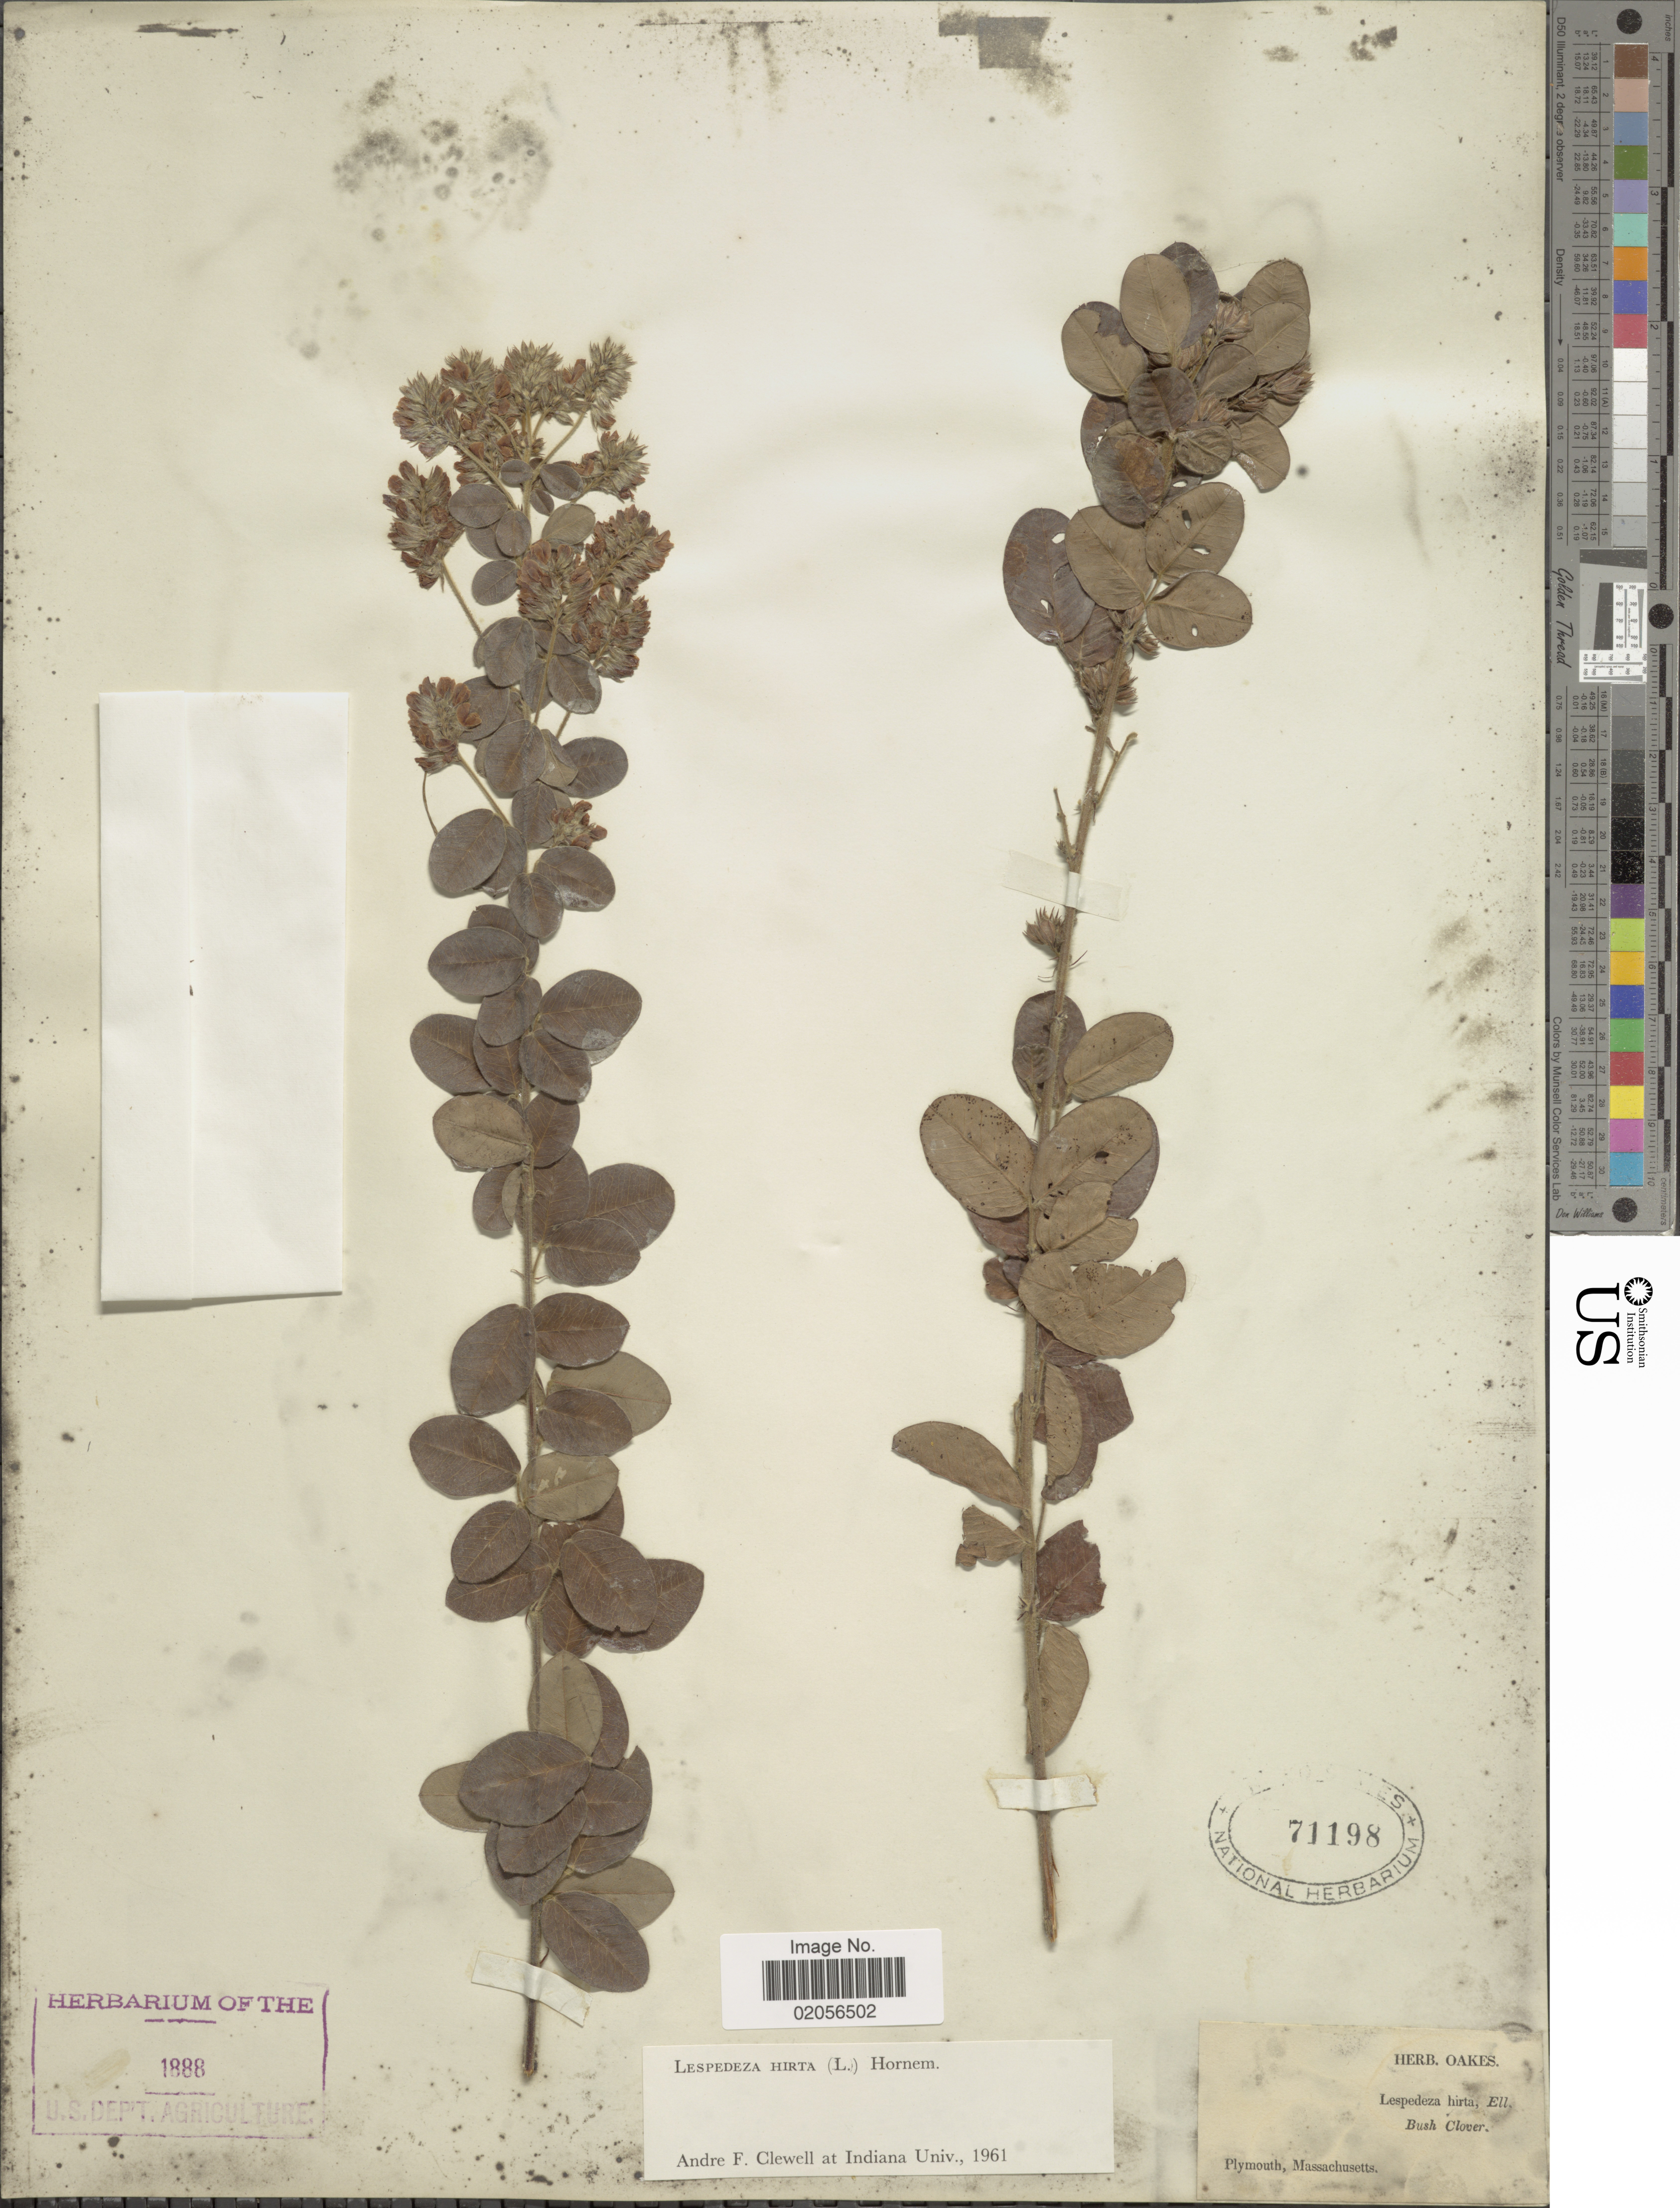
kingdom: Plantae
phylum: Tracheophyta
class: Magnoliopsida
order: Fabales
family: Fabaceae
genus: Lespedeza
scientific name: Lespedeza hirta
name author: (L.) Hornem.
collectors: ex herb. Oakes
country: United States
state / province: Massachusetts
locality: Plymouth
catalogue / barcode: US 71198